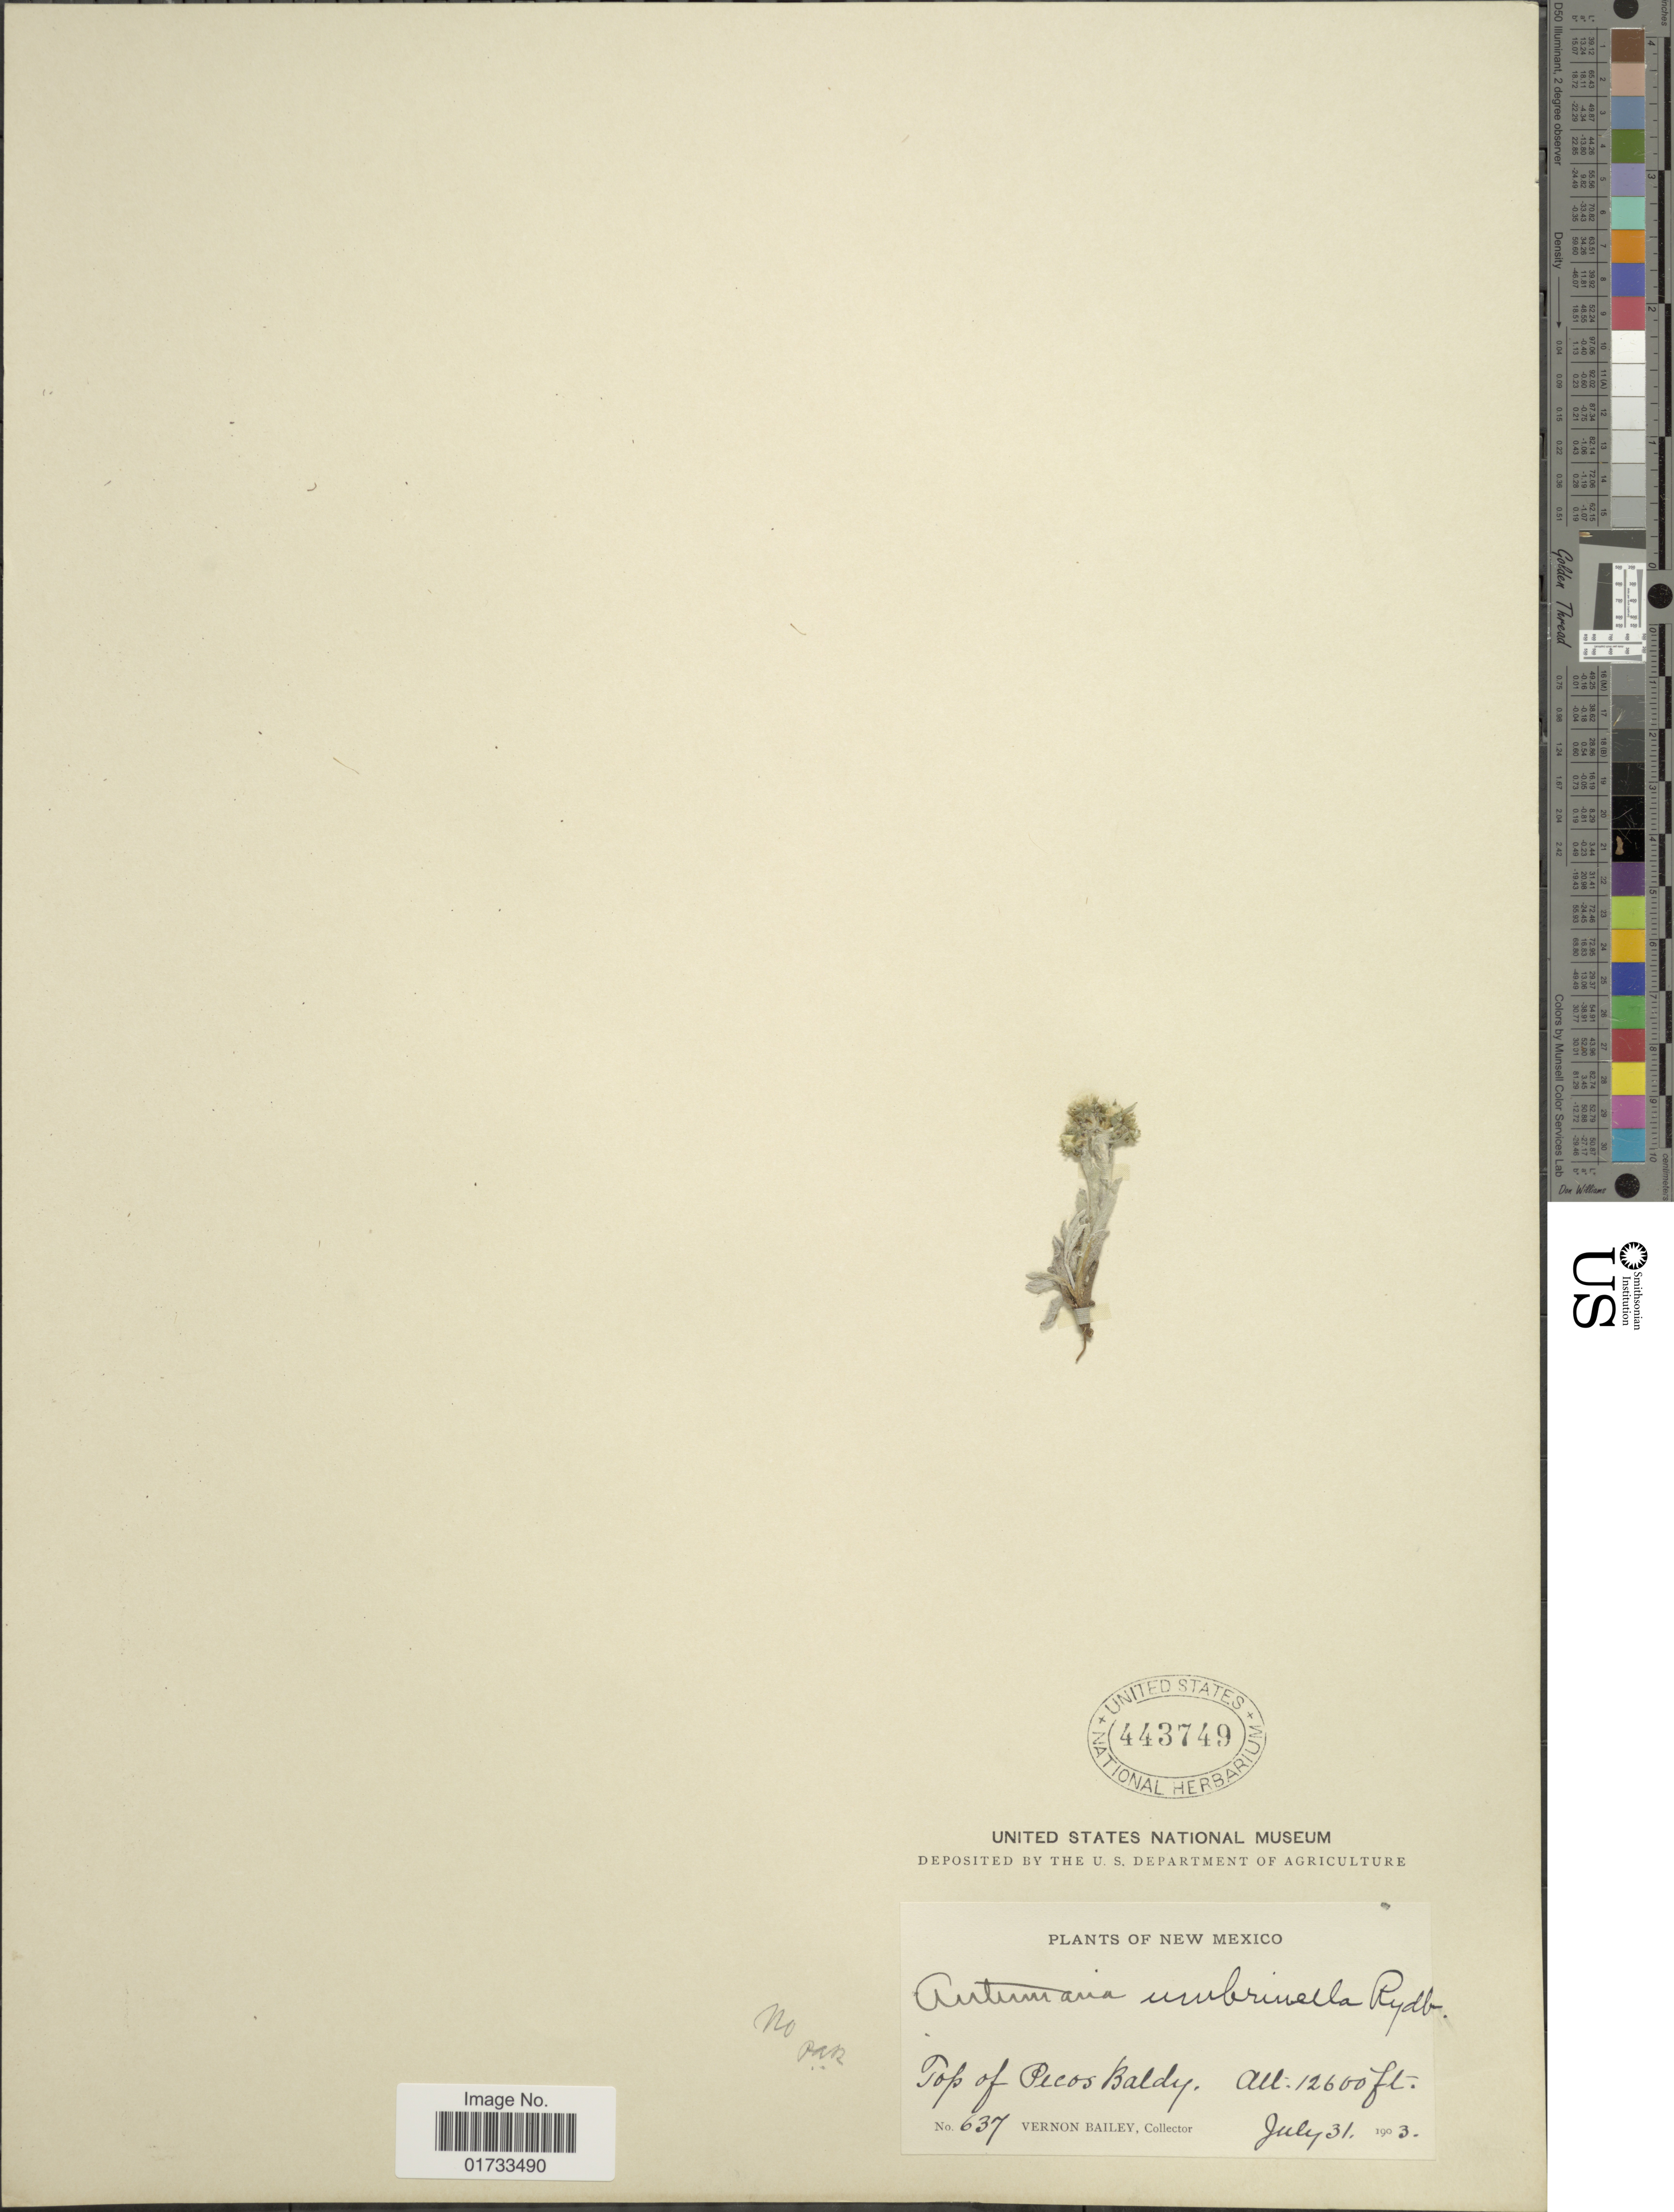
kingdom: Plantae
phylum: Tracheophyta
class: Magnoliopsida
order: Asterales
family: Asteraceae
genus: Antennaria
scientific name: Antennaria sp.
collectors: V. O. Bailey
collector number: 637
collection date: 1903-07-31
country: United States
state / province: New Mexico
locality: Top of Pecos Baldey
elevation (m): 3840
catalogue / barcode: US 443749